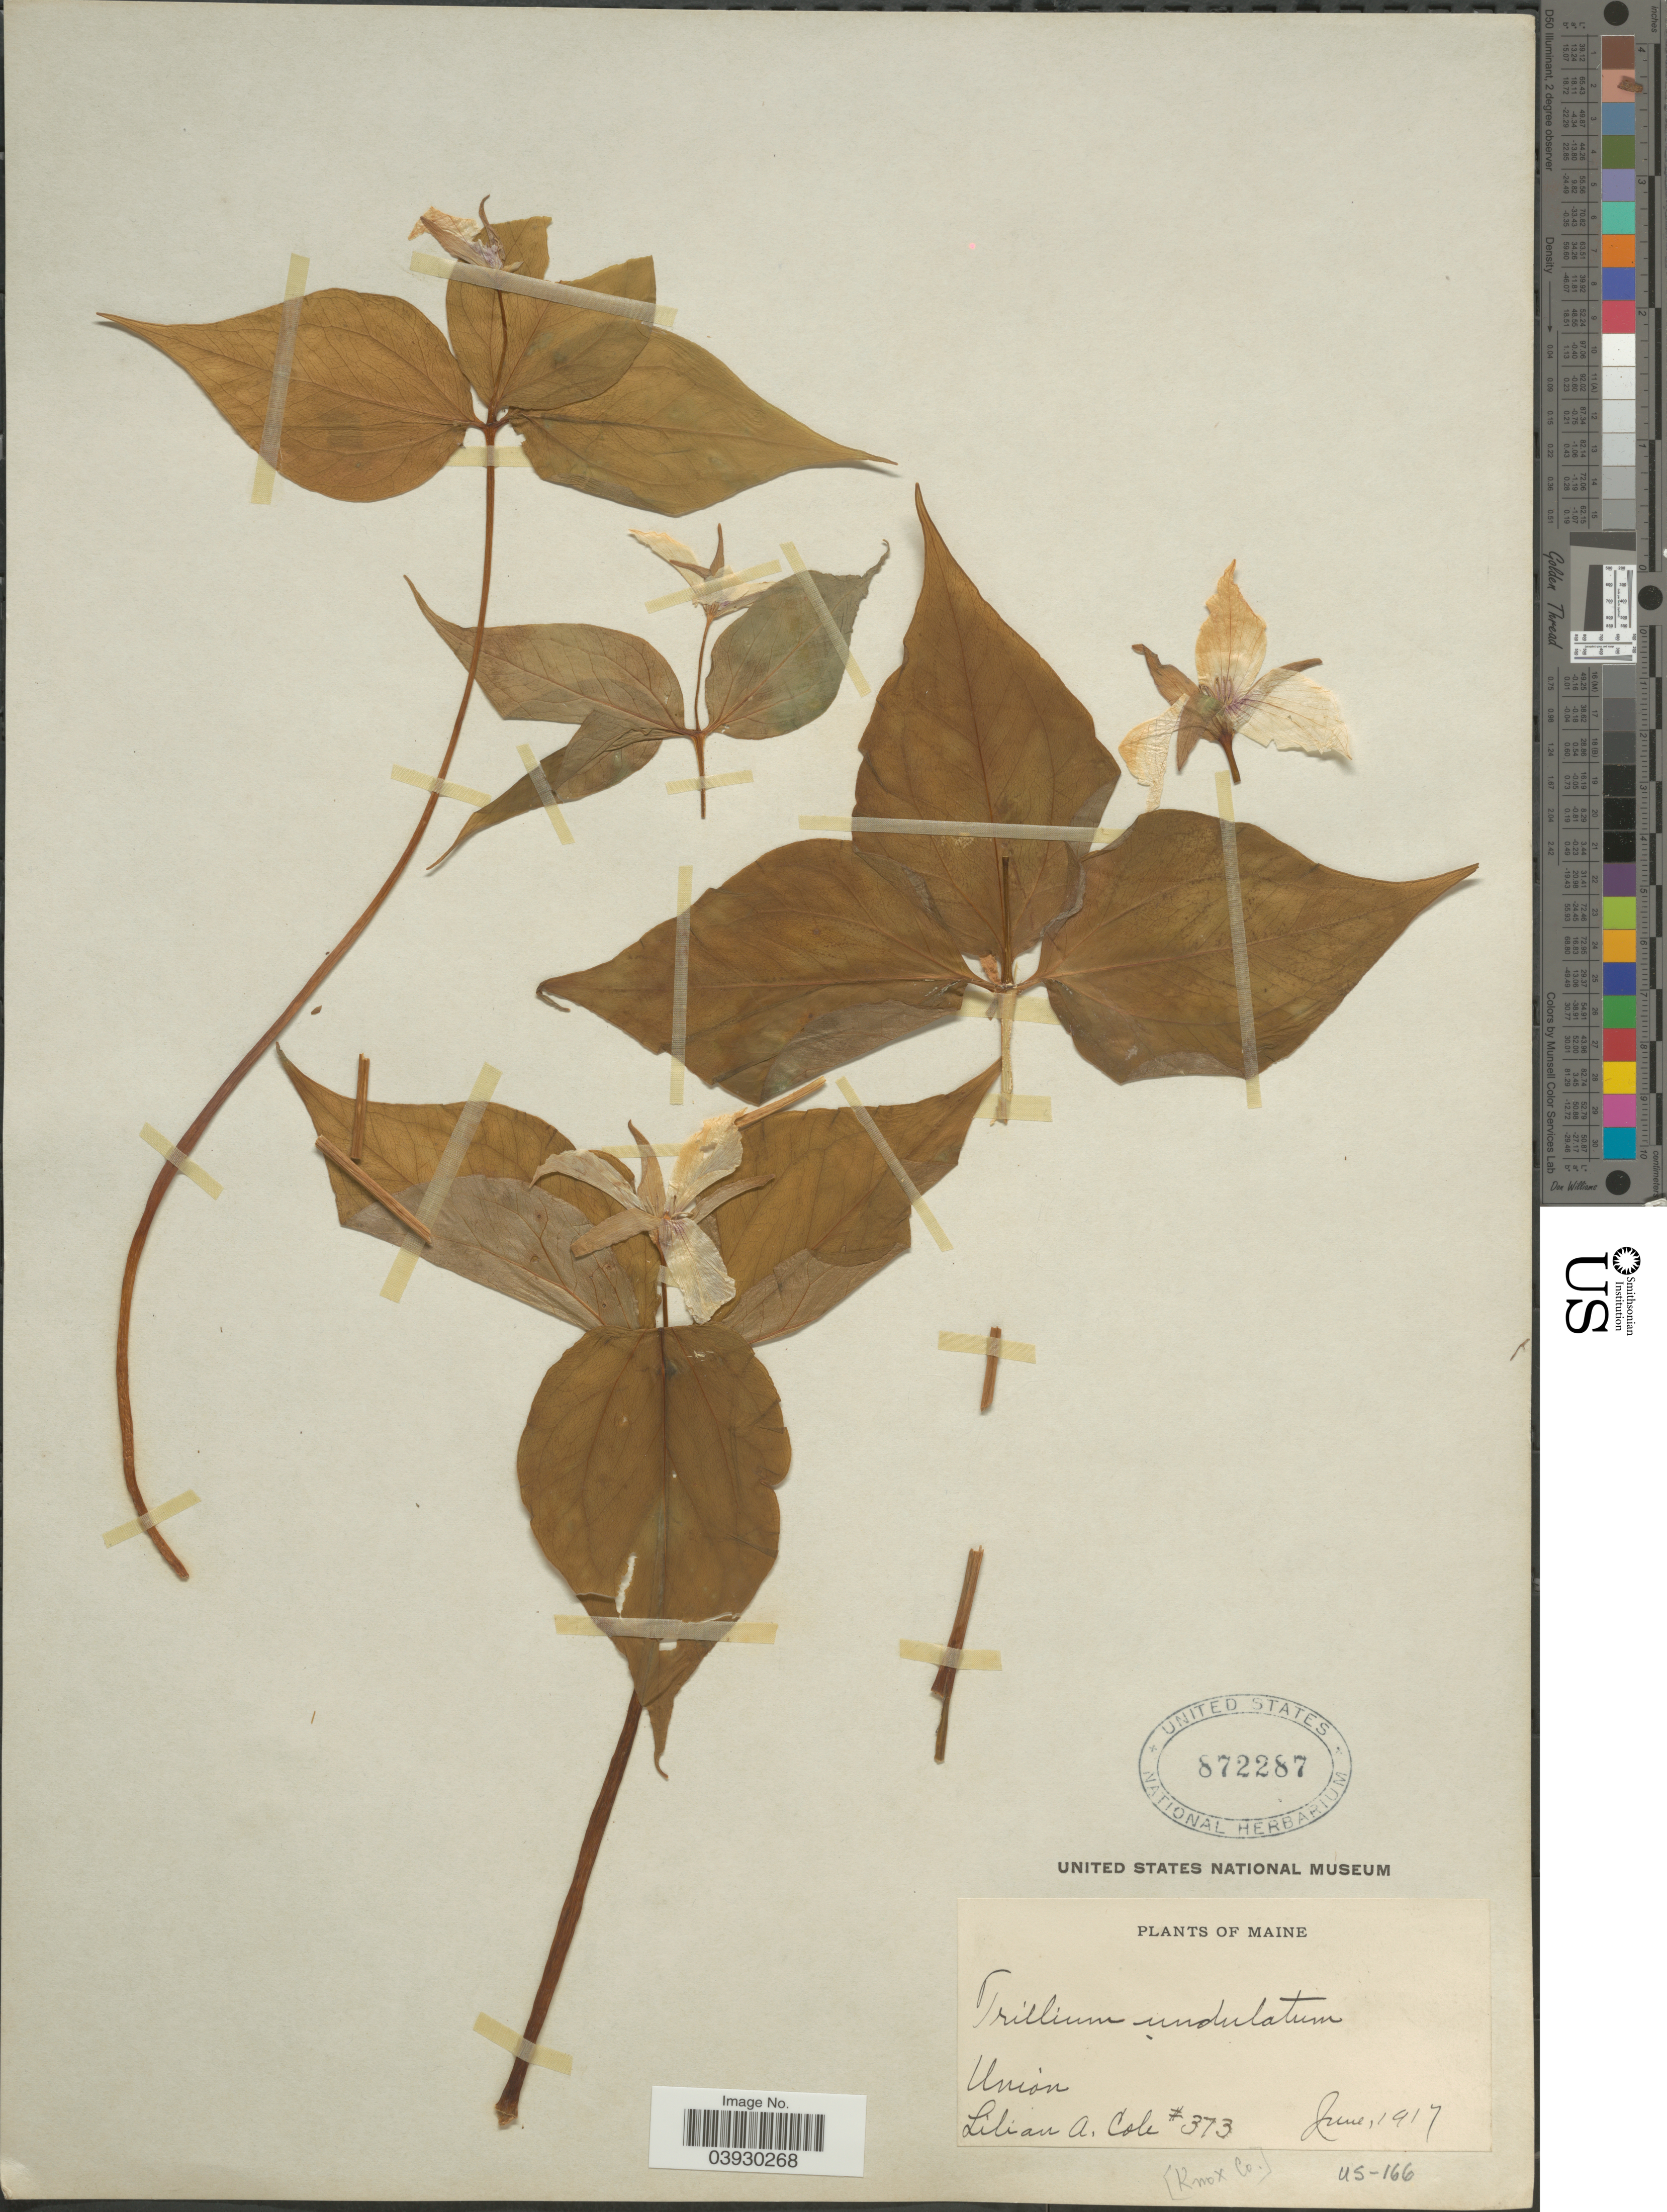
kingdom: Plantae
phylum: Tracheophyta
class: Liliopsida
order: Liliales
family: Melanthiaceae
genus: Trillium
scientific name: Trillium undulatum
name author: Willd.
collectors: L. A. Cole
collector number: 373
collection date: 1917-06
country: United States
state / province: Maine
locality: Union. Knox Co.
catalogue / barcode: US 872287